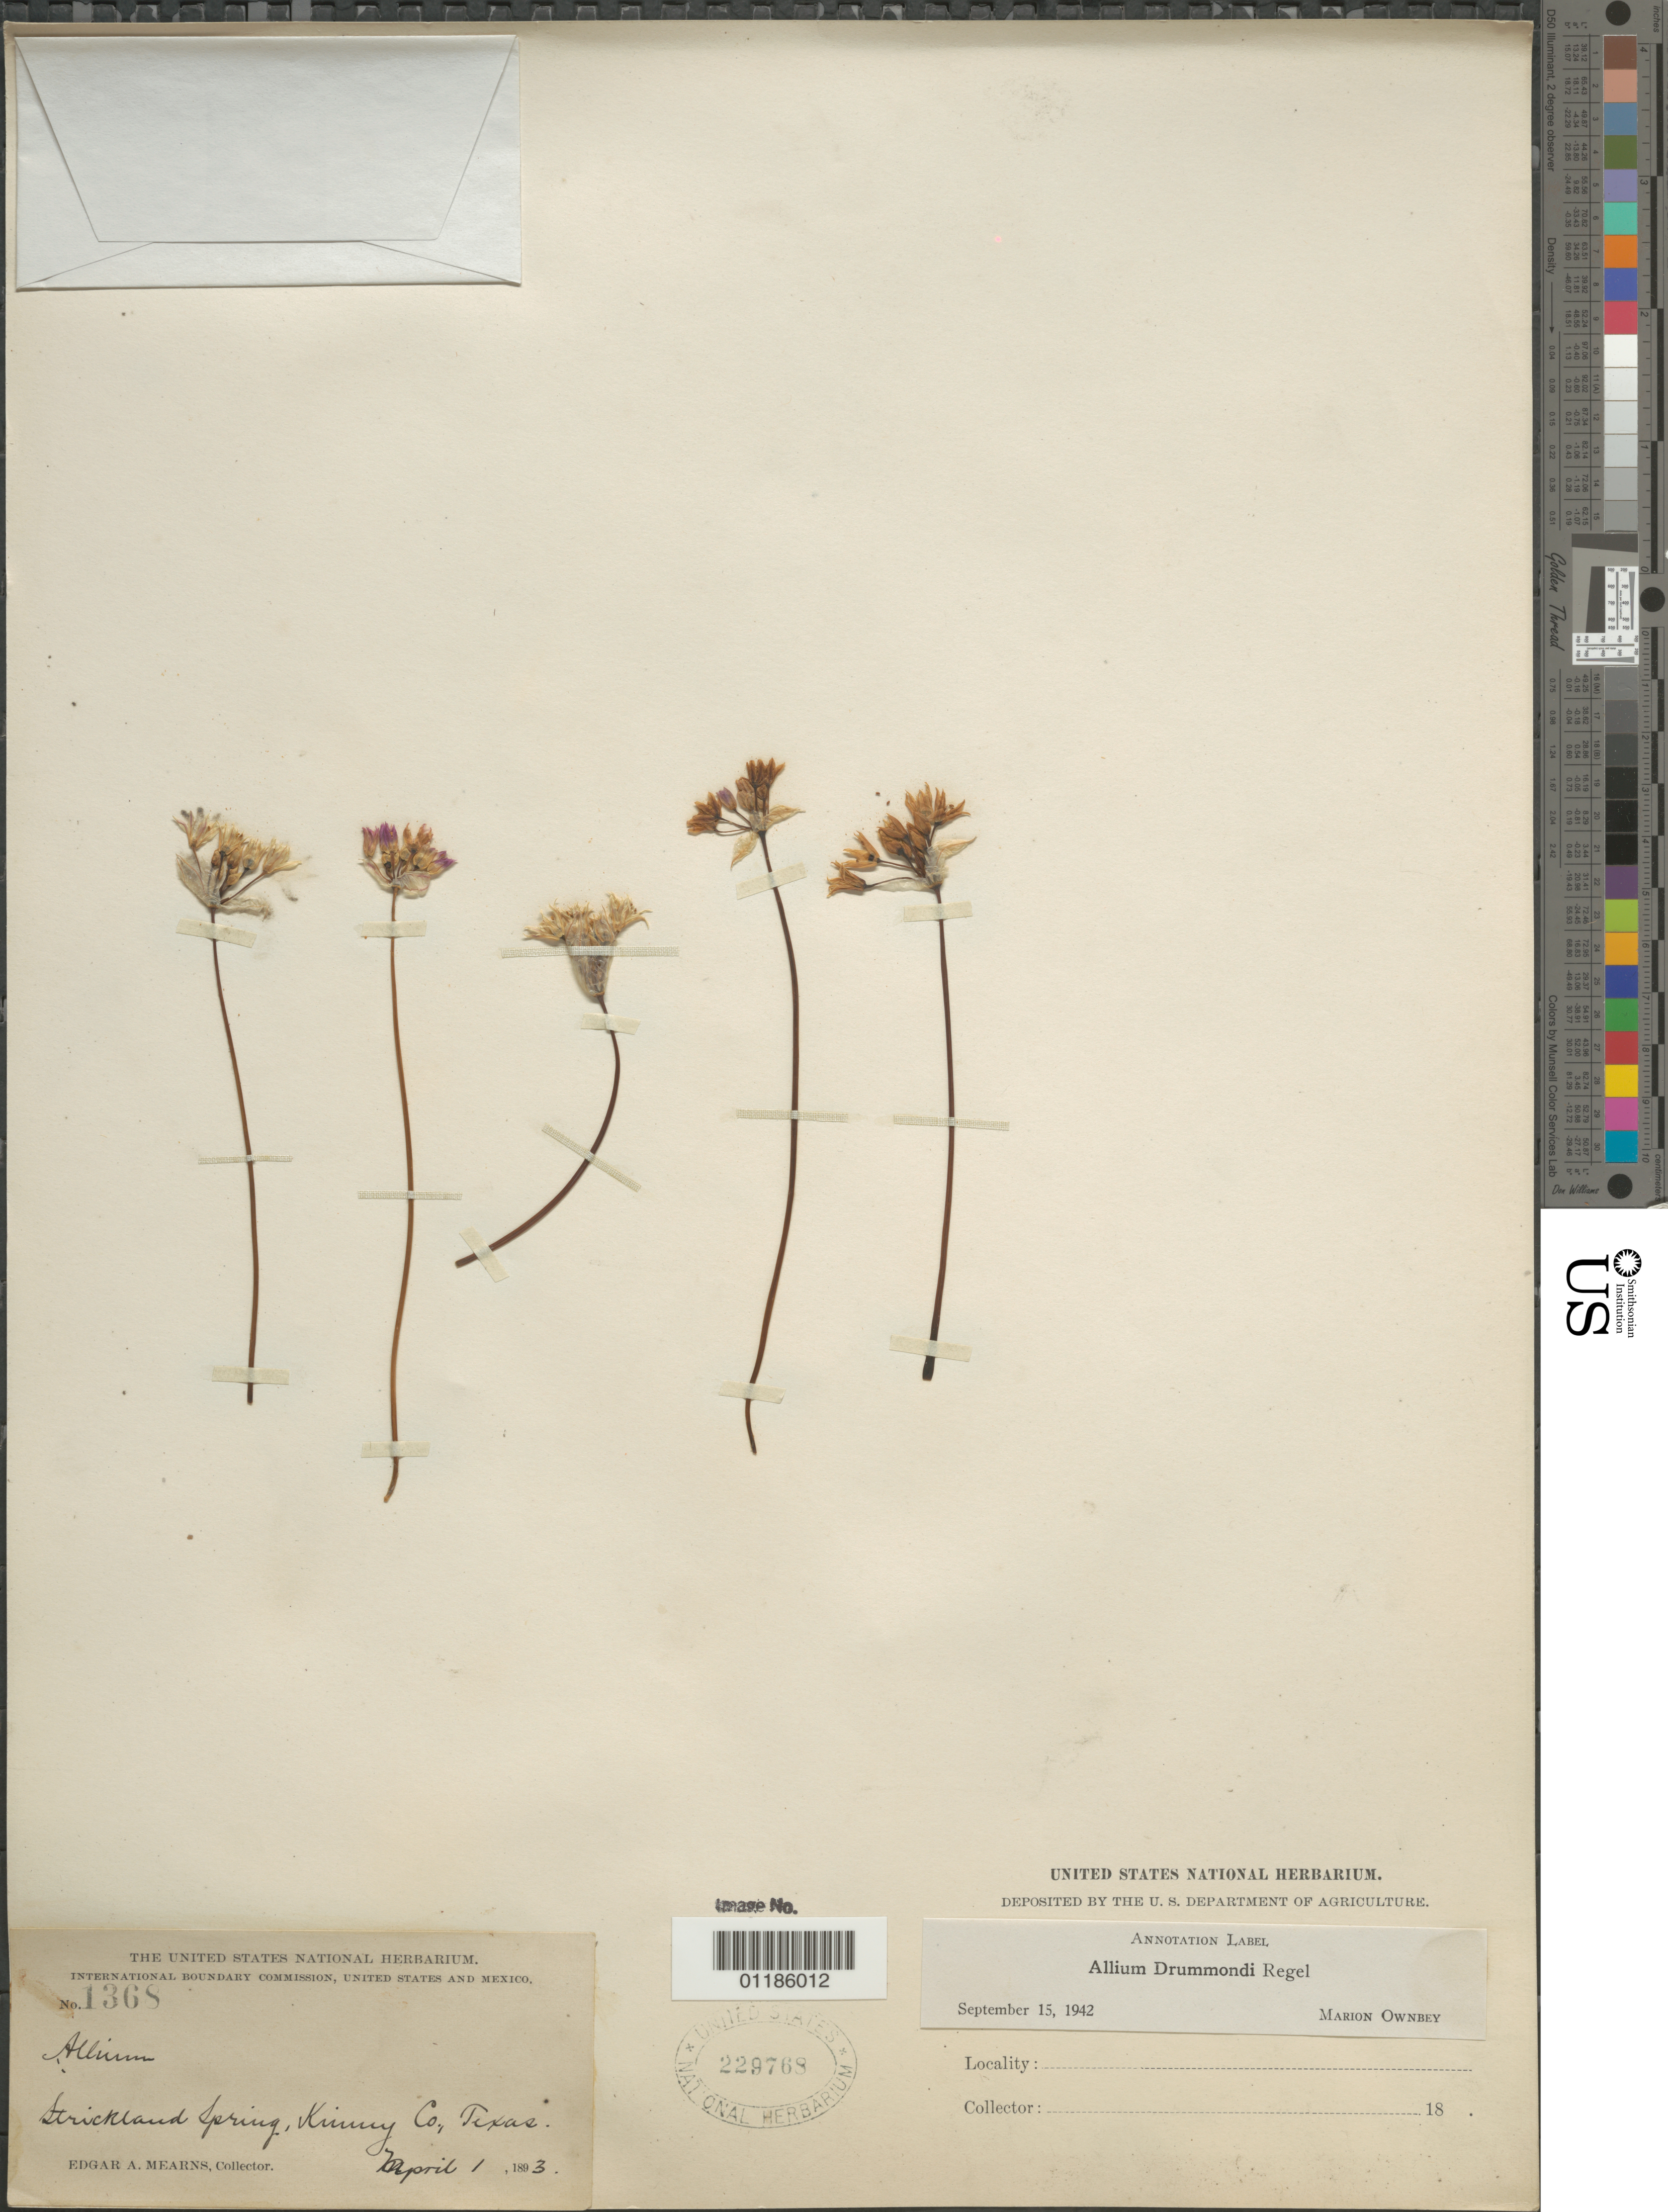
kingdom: Plantae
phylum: Tracheophyta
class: Liliopsida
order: Asparagales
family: Amaryllidaceae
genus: Allium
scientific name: Allium drummondii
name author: Regel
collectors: E. A. Mearns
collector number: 1368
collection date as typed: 01 Apr 1893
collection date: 1893-04-01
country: United States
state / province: Texas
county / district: Kinney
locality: Strickland Spring.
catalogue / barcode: US 229768